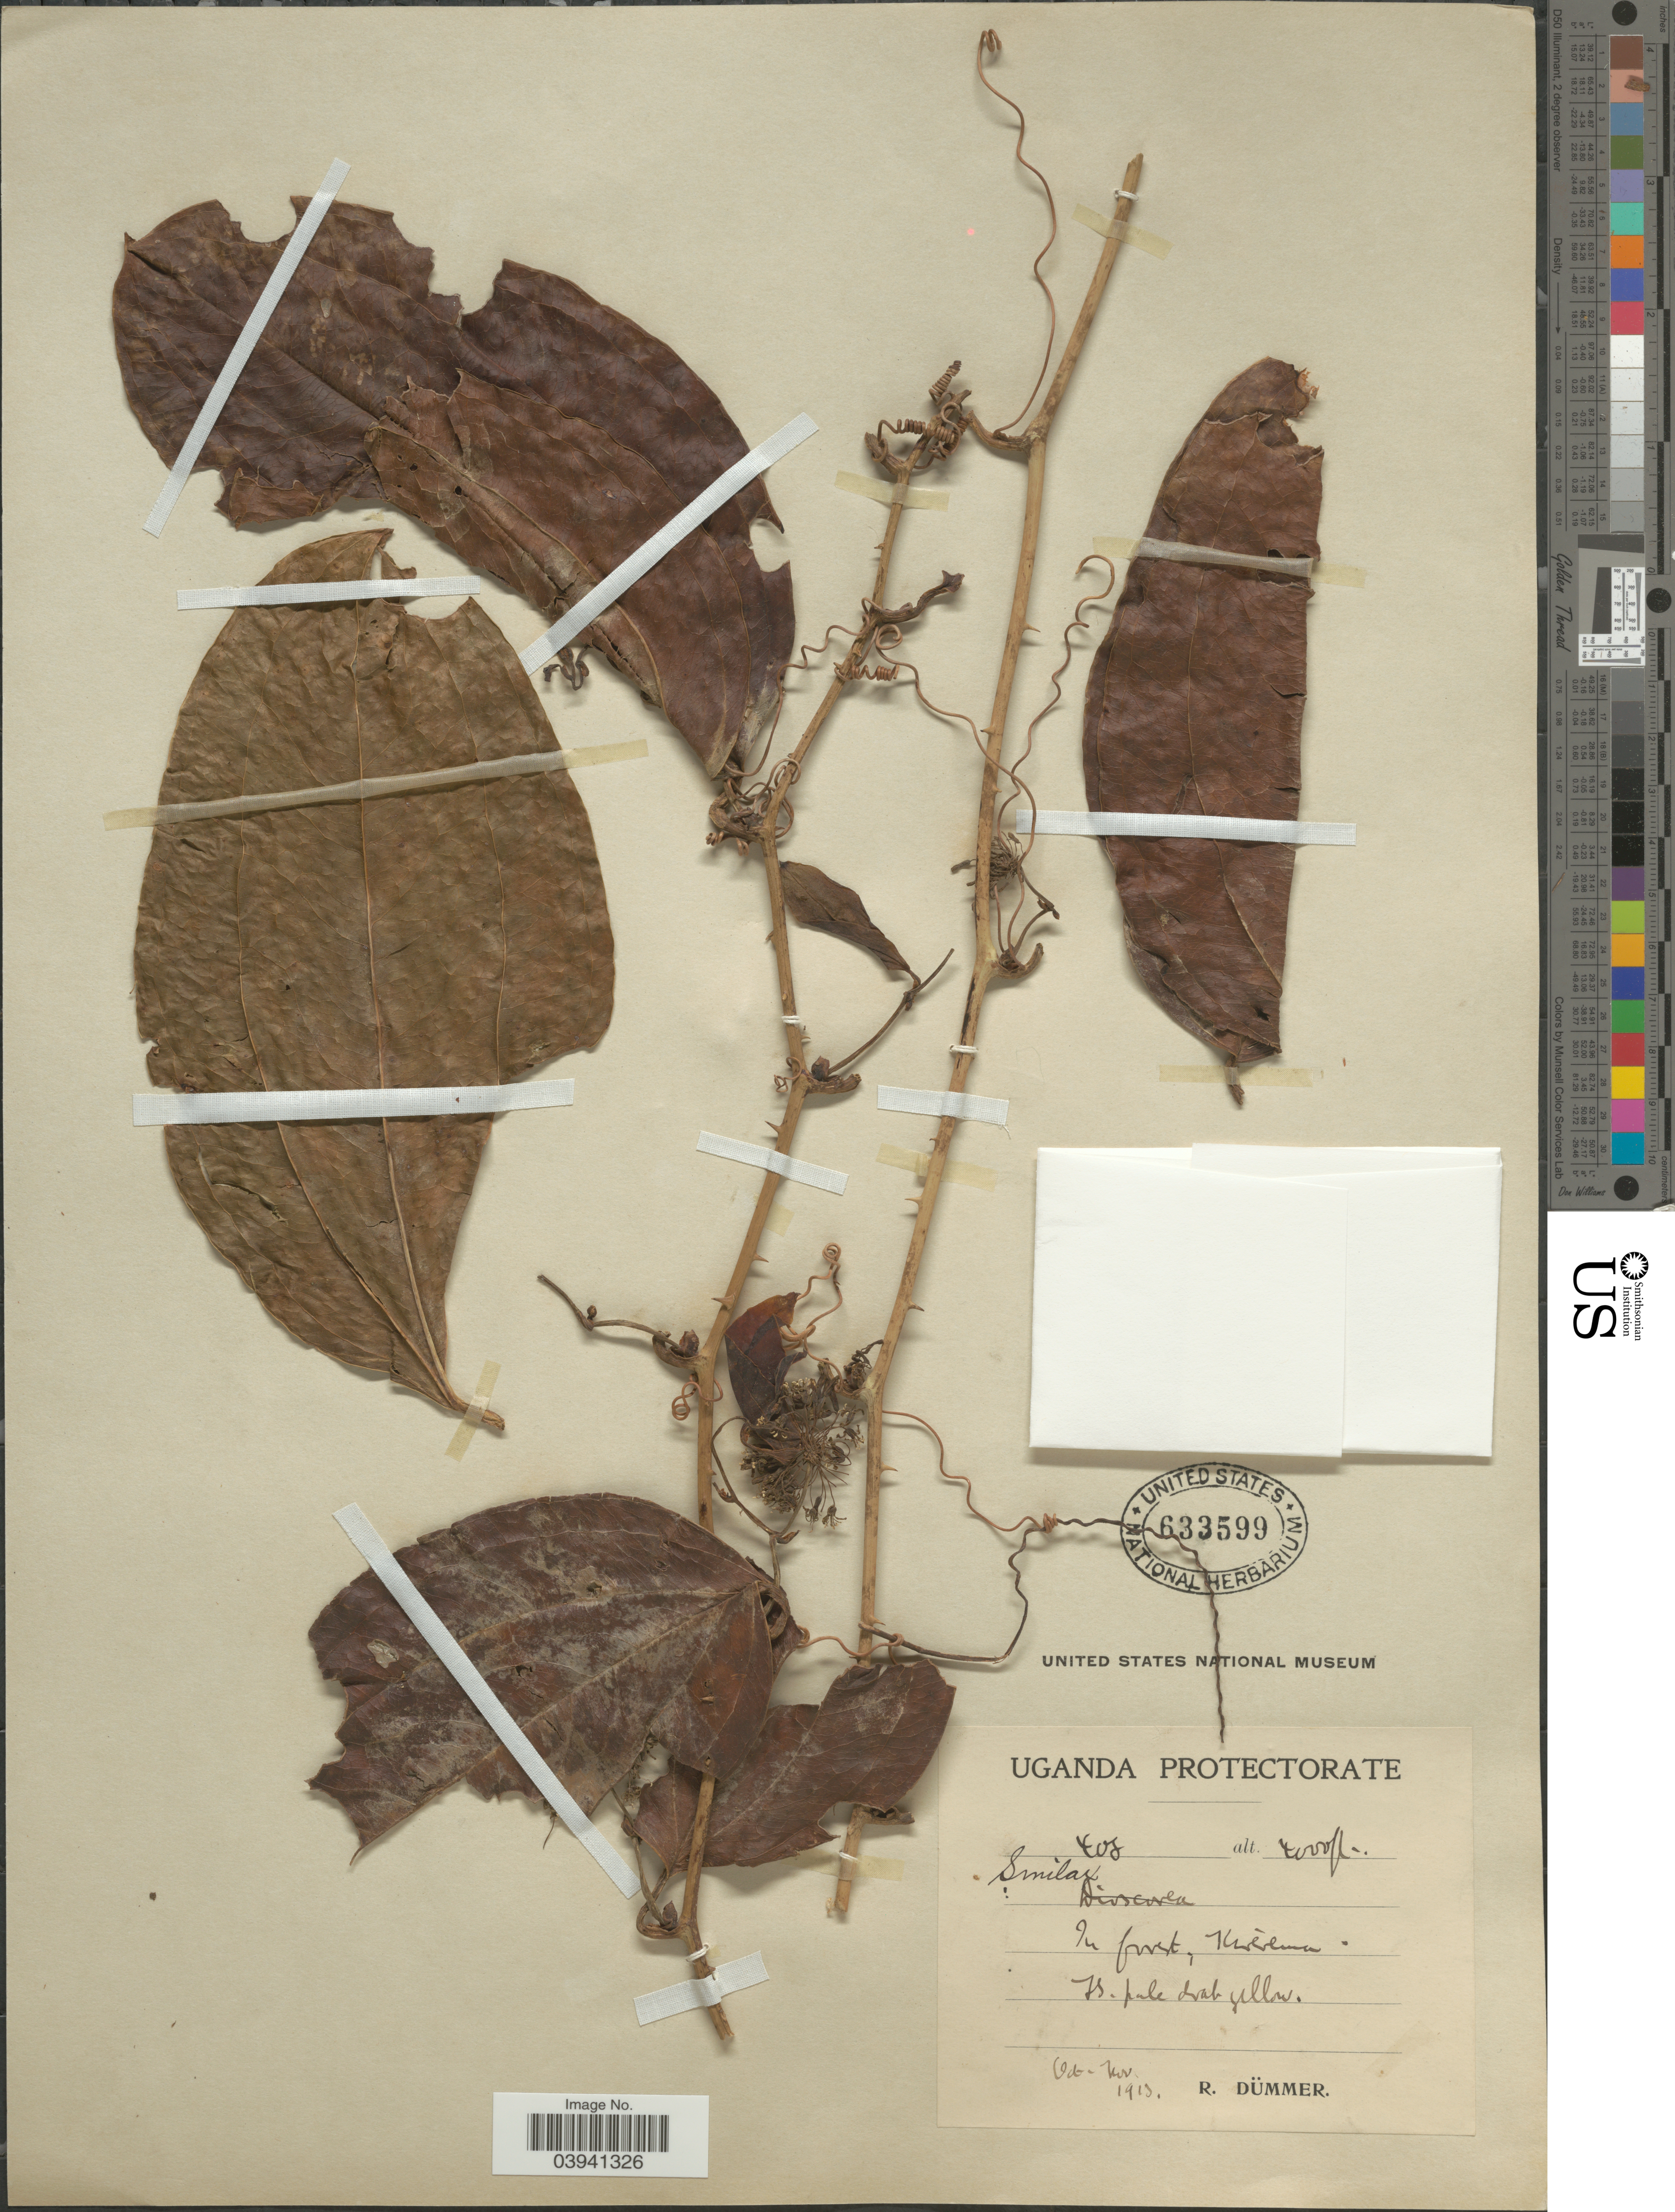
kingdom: Plantae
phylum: Tracheophyta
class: Liliopsida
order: Liliales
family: Smilacaceae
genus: Smilax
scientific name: Smilax sp.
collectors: R. A. Dümmer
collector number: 408*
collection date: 1915-10/1915-11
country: Uganda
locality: Uganda Protectorate. In forest, Kisima.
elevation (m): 1219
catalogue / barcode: US 633599